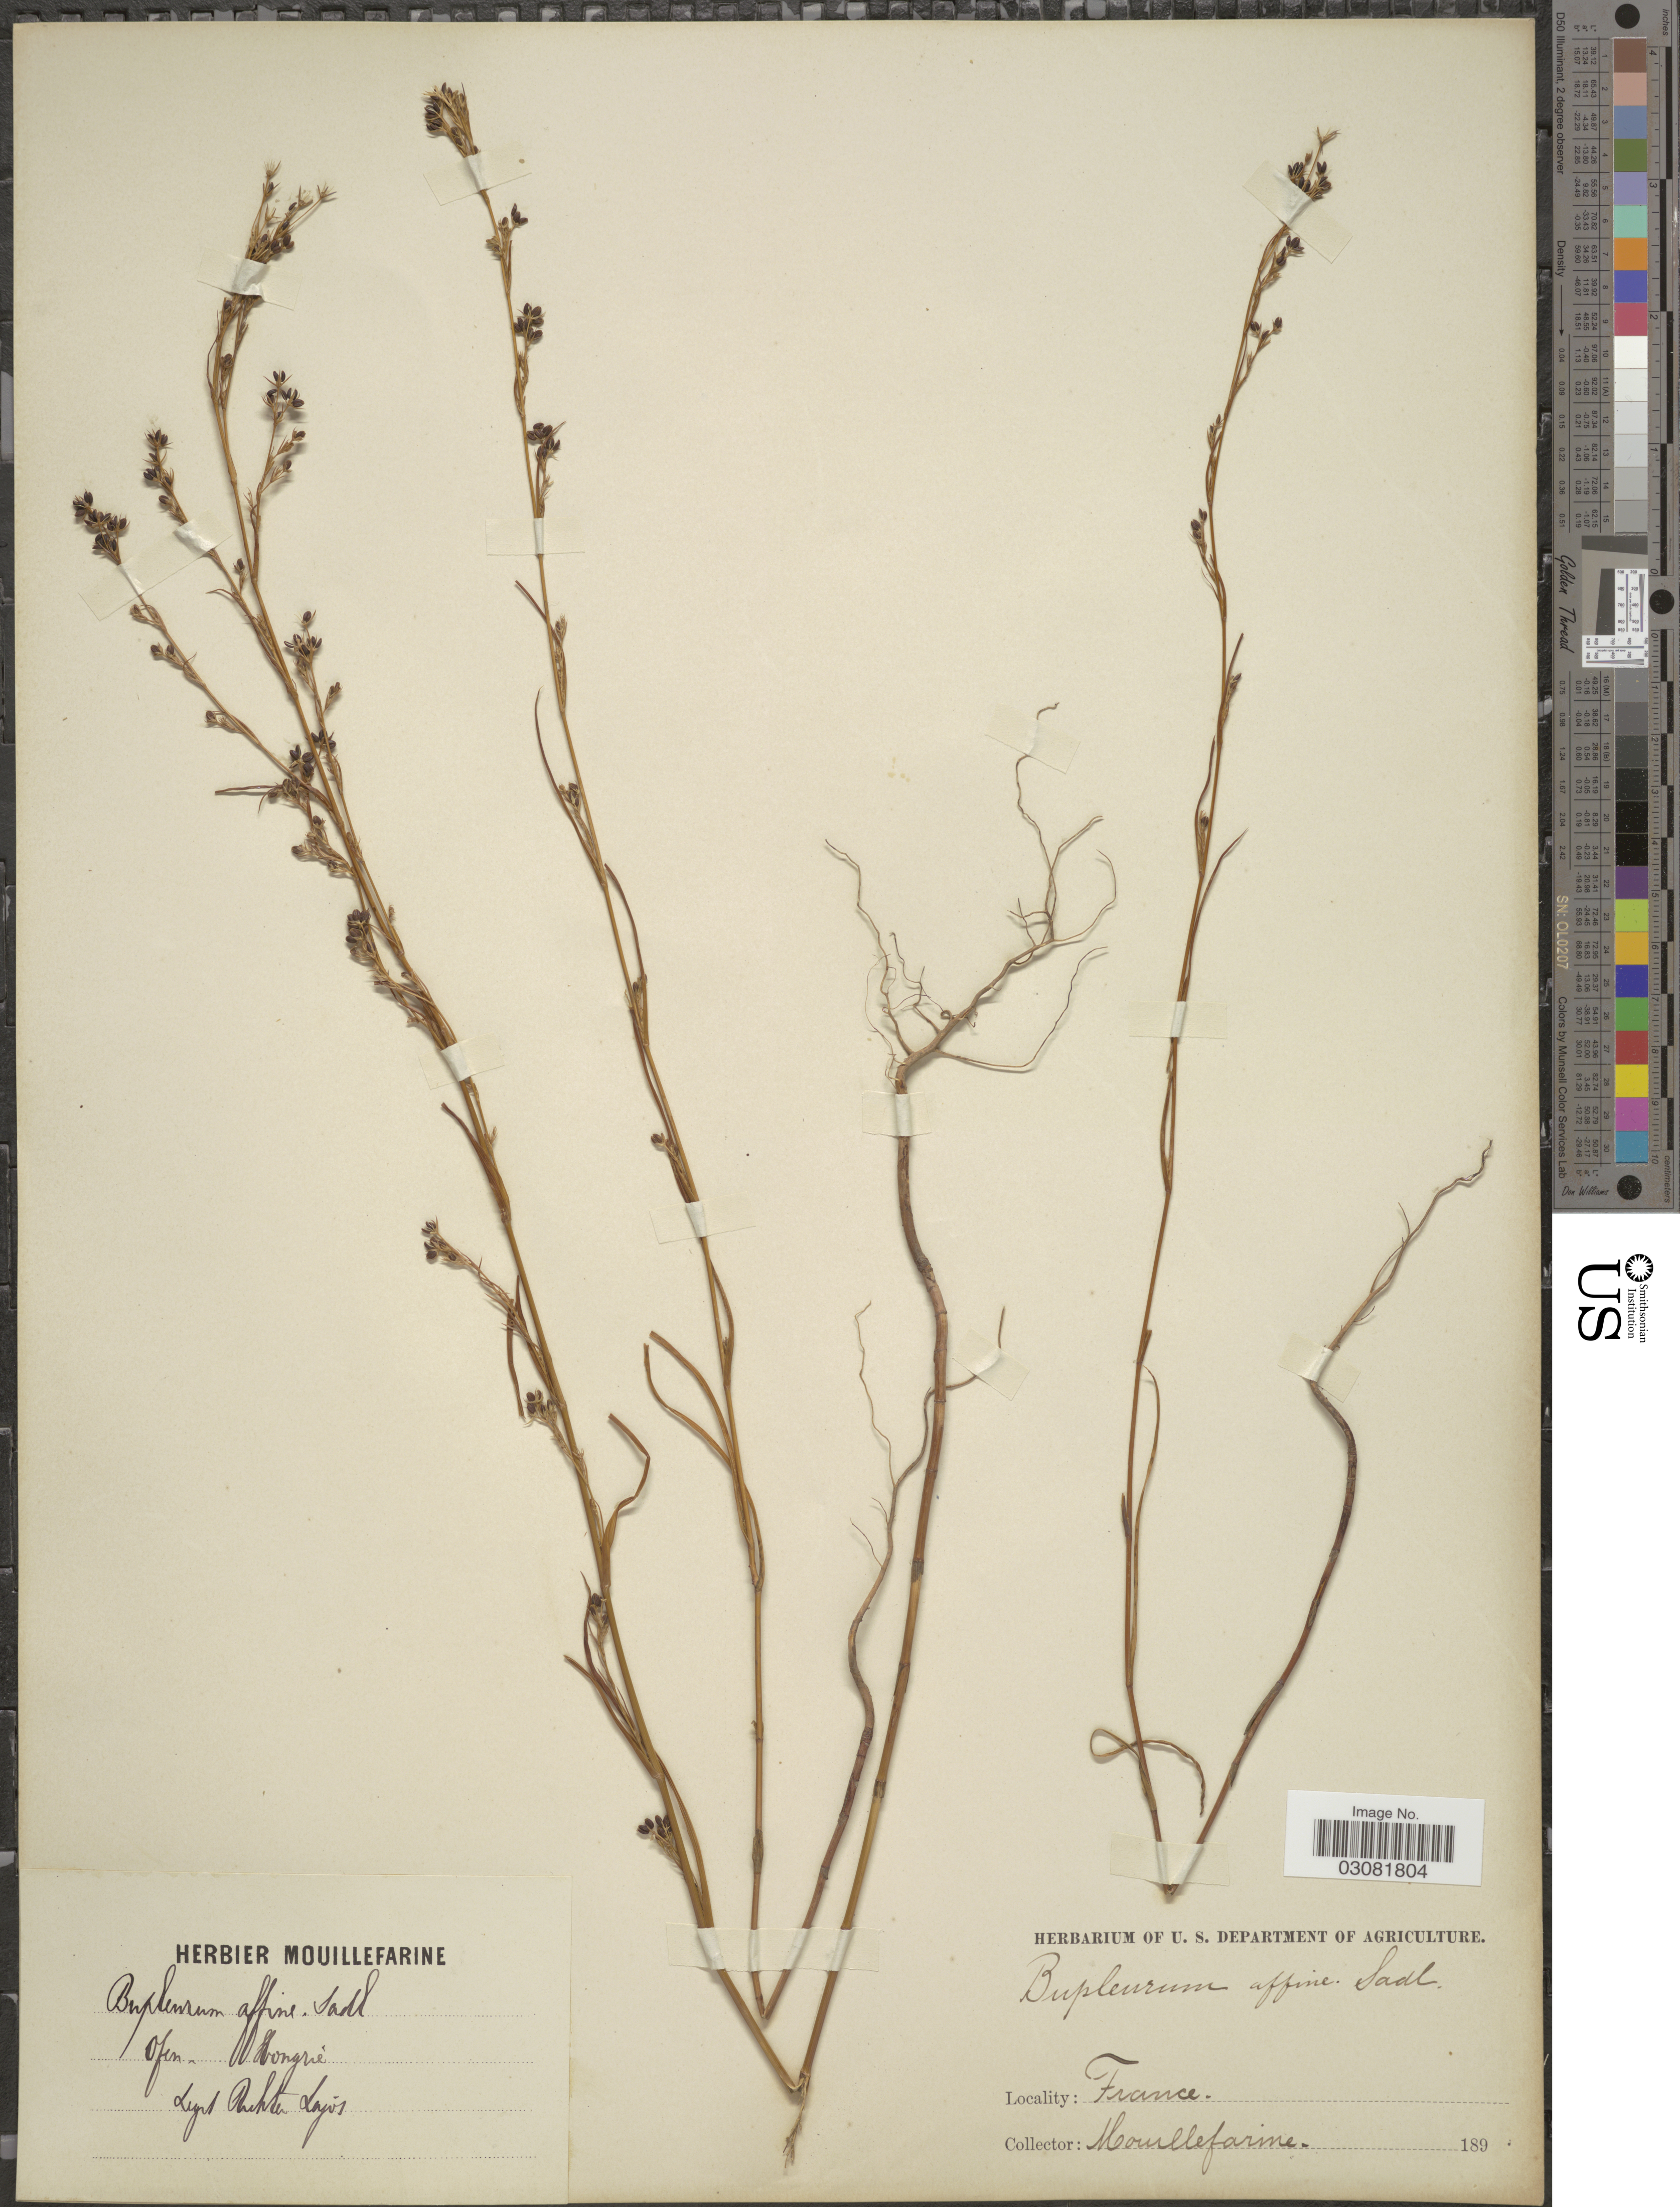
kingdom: Plantae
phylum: Tracheophyta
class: Magnoliopsida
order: Apiales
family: Apiaceae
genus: Bupleurum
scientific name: Bupleurum affine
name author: Sadler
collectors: A. Mouillefarine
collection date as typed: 189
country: Hungary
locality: Ofen, Hongrie, Lynt [interpreted] Ruthen [interpreted] Lajos.